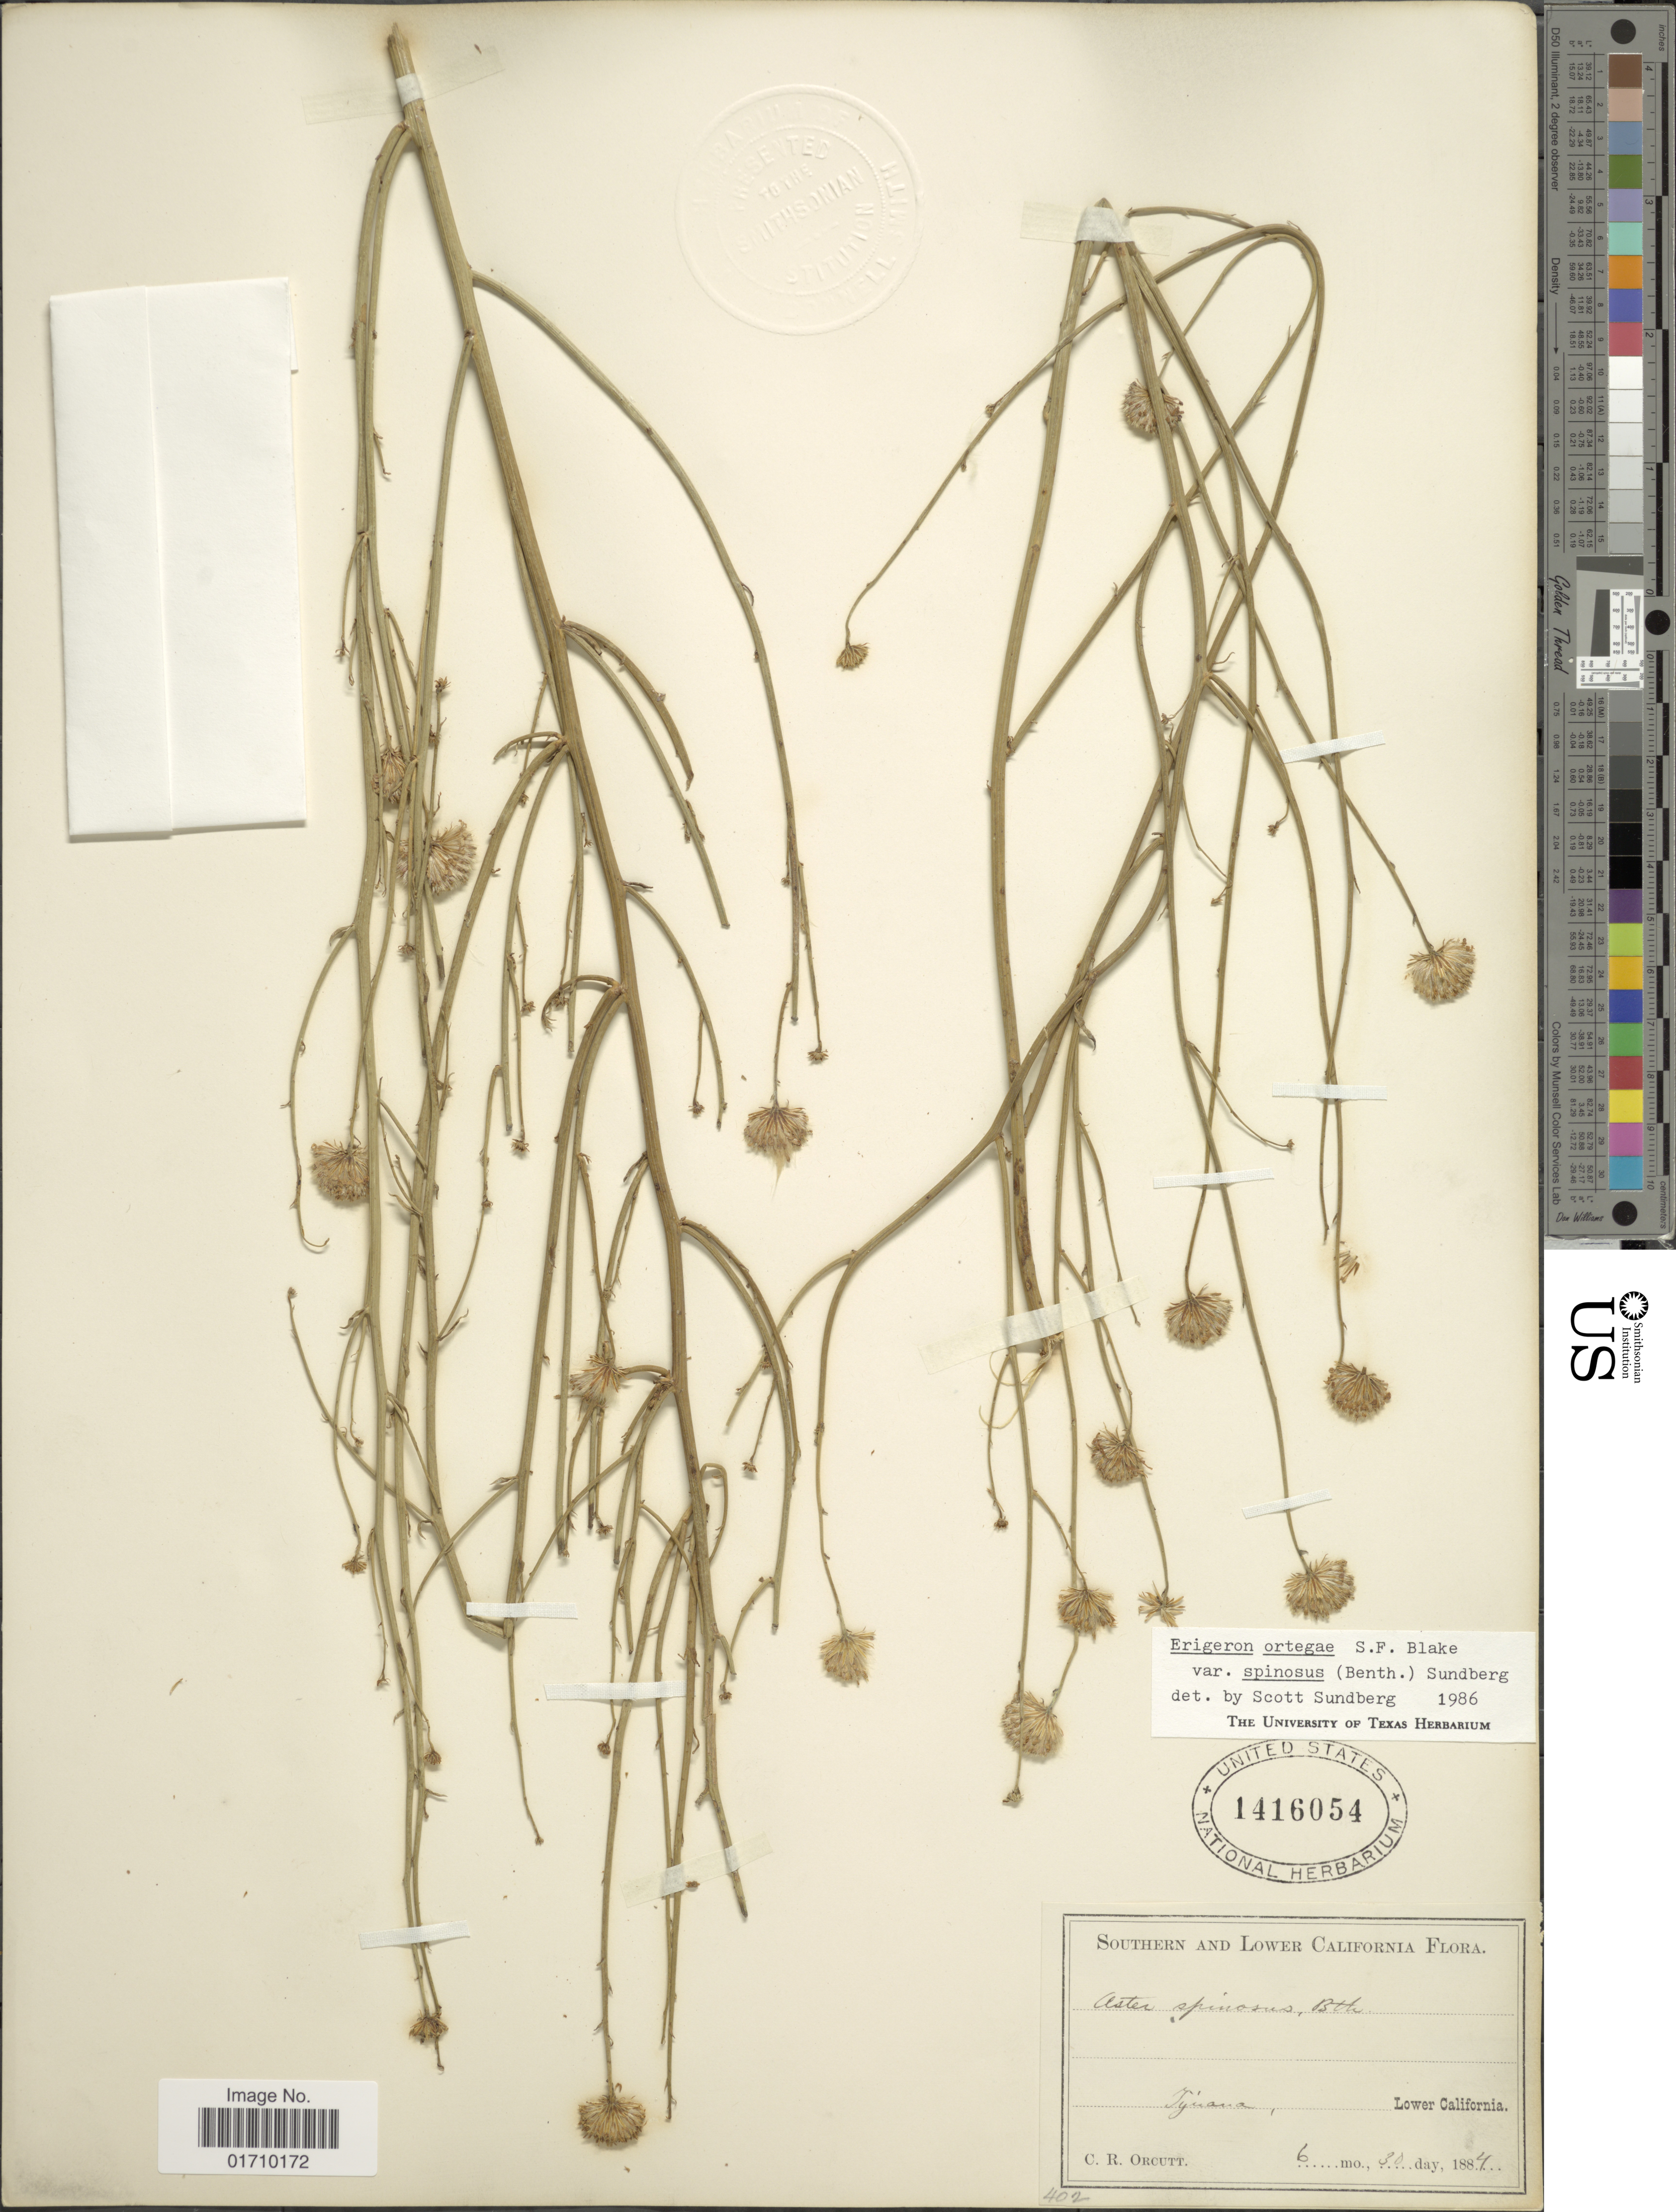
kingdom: Plantae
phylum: Tracheophyta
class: Magnoliopsida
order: Asterales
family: Asteraceae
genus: Chloracantha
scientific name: Chloracantha spinosa var. spinosa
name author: (Benth.) G.L. Nesom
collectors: C. R. Orcutt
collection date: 1884-06-30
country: Mexico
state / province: Baja California Norte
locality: Southern and Lower California, Tyúana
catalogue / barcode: US 1416054